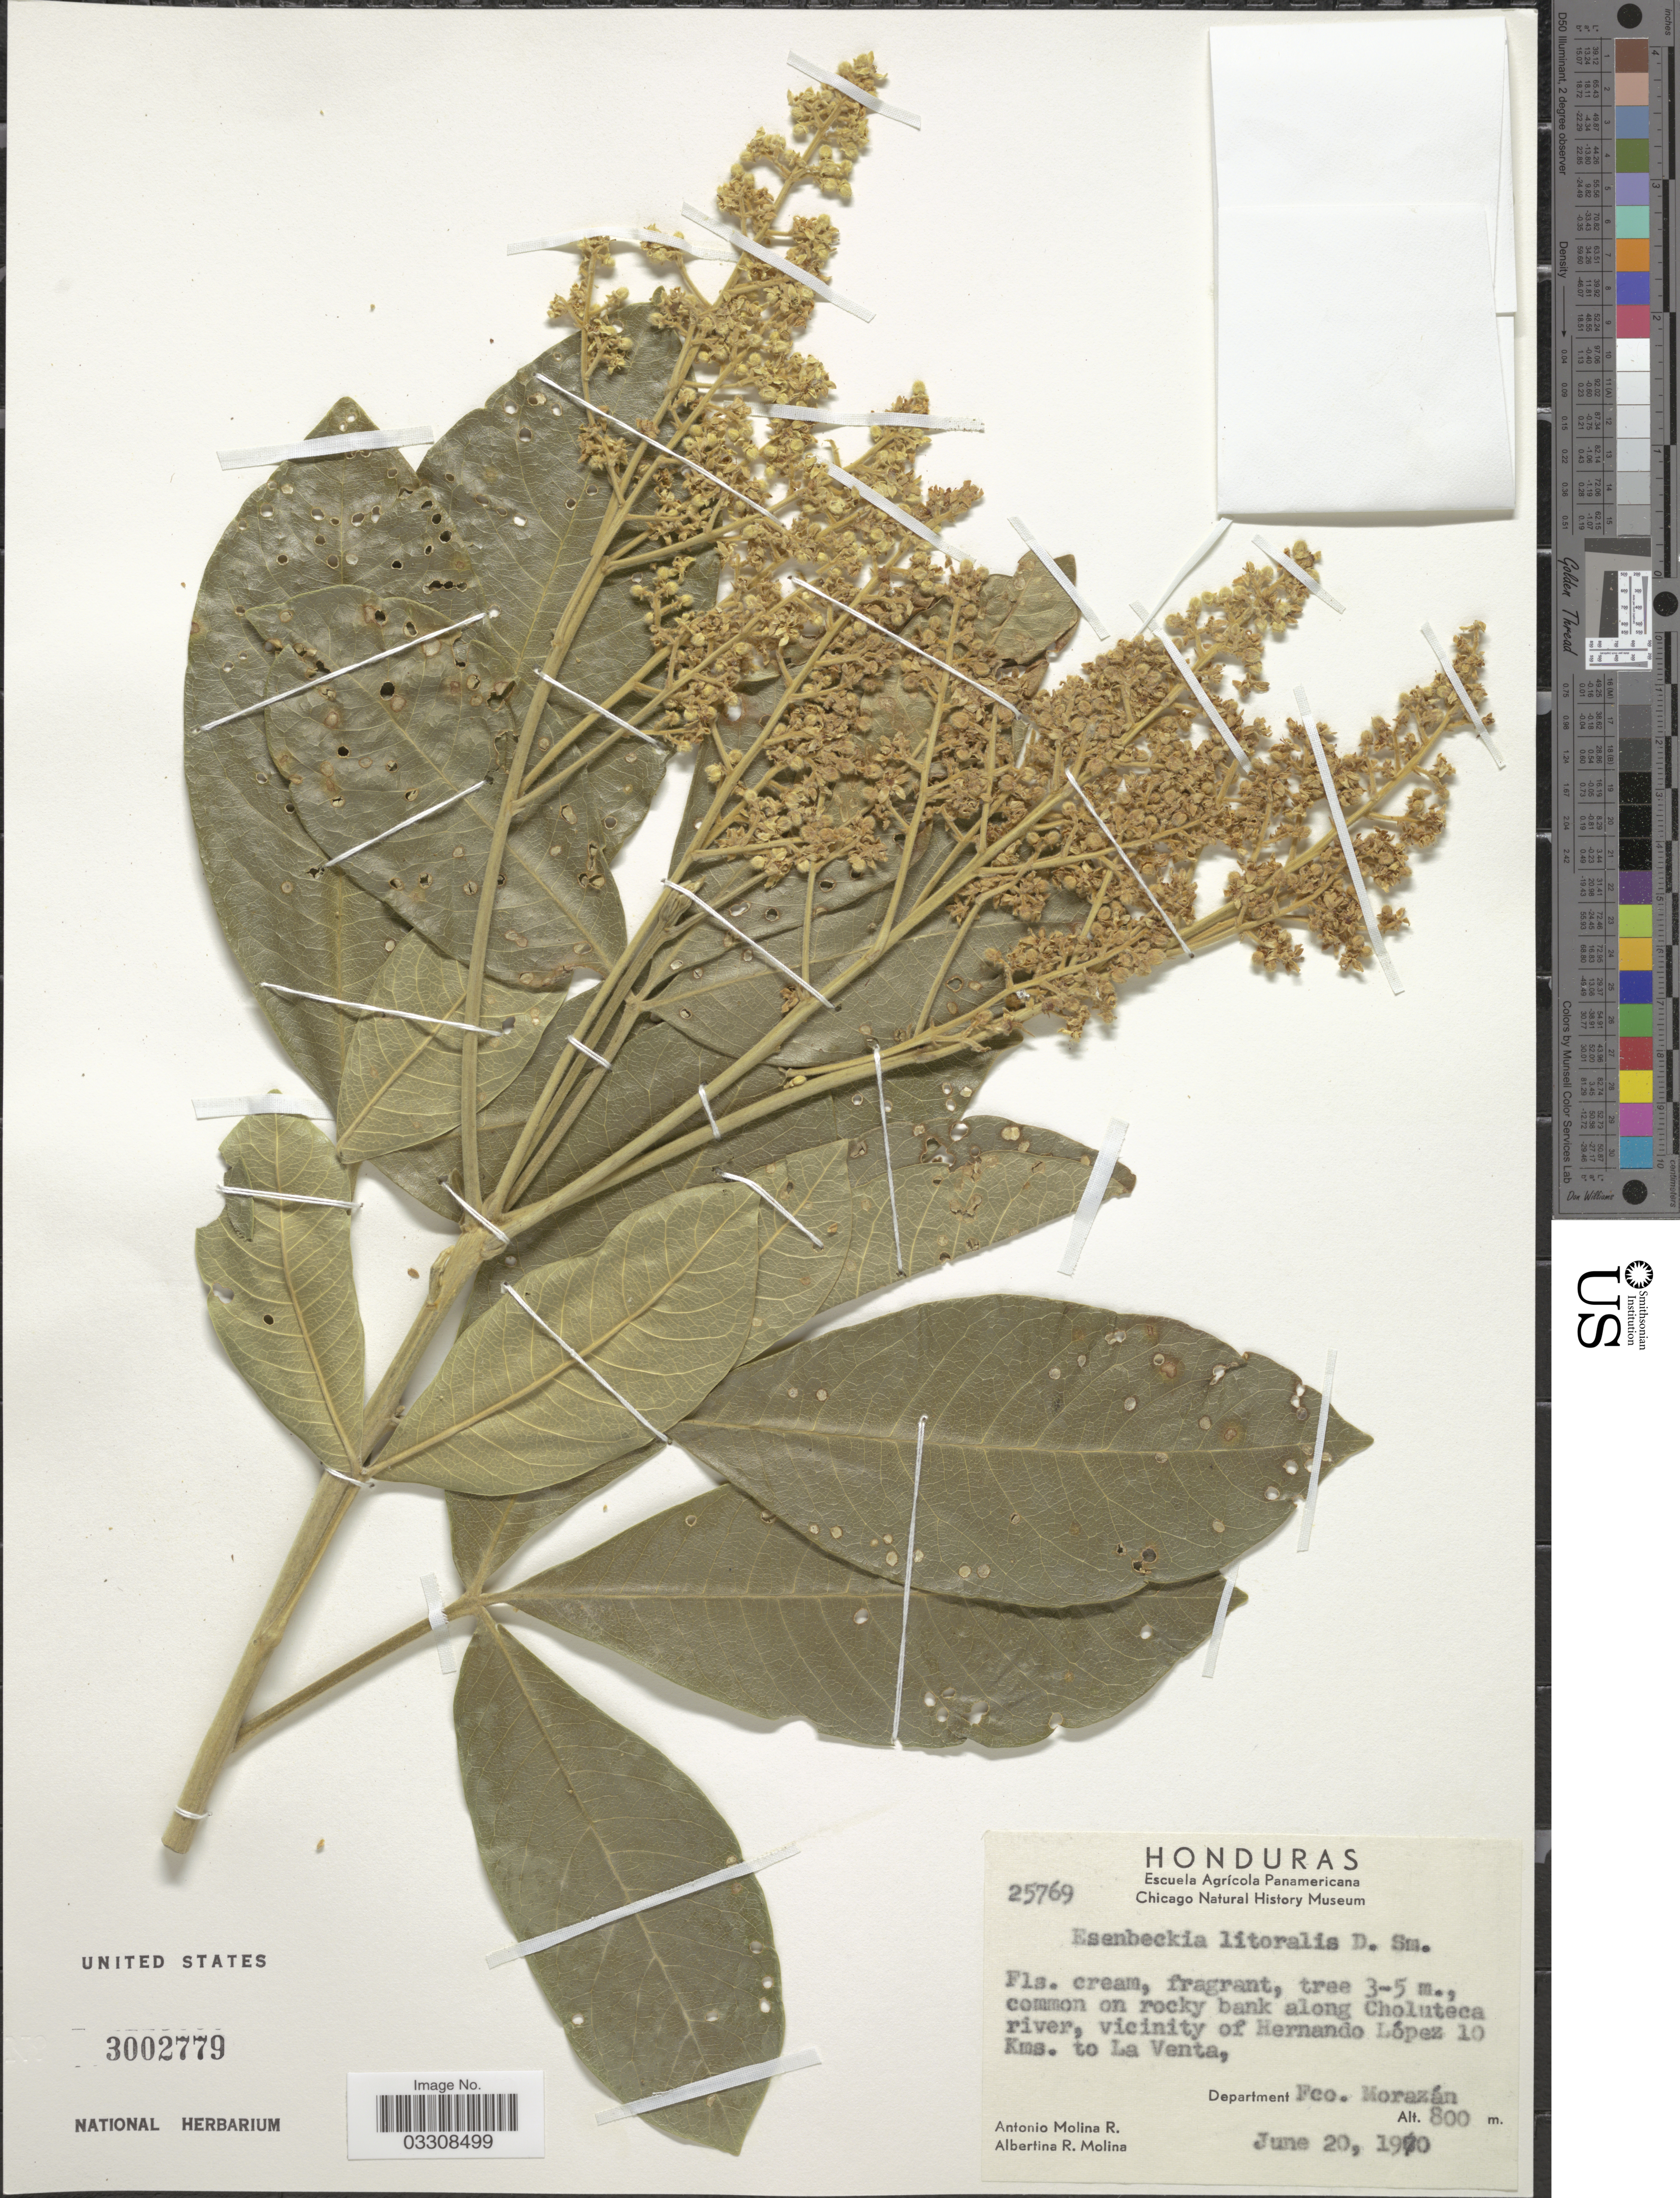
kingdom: Plantae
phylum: Tracheophyta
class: Magnoliopsida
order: Sapindales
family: Rutaceae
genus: Esenbeckia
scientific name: Esenbeckia litoralis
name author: Donn. Sm.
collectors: A. Molina R. & A. R. Molina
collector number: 25769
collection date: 1970-06-20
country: Honduras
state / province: Fco. Morazán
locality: Common on rocky bank along Choluteca river, vicinity of Hernando López 10 Kms. to La Venta, Department Fco. Morazán.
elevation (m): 800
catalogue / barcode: US 3002779